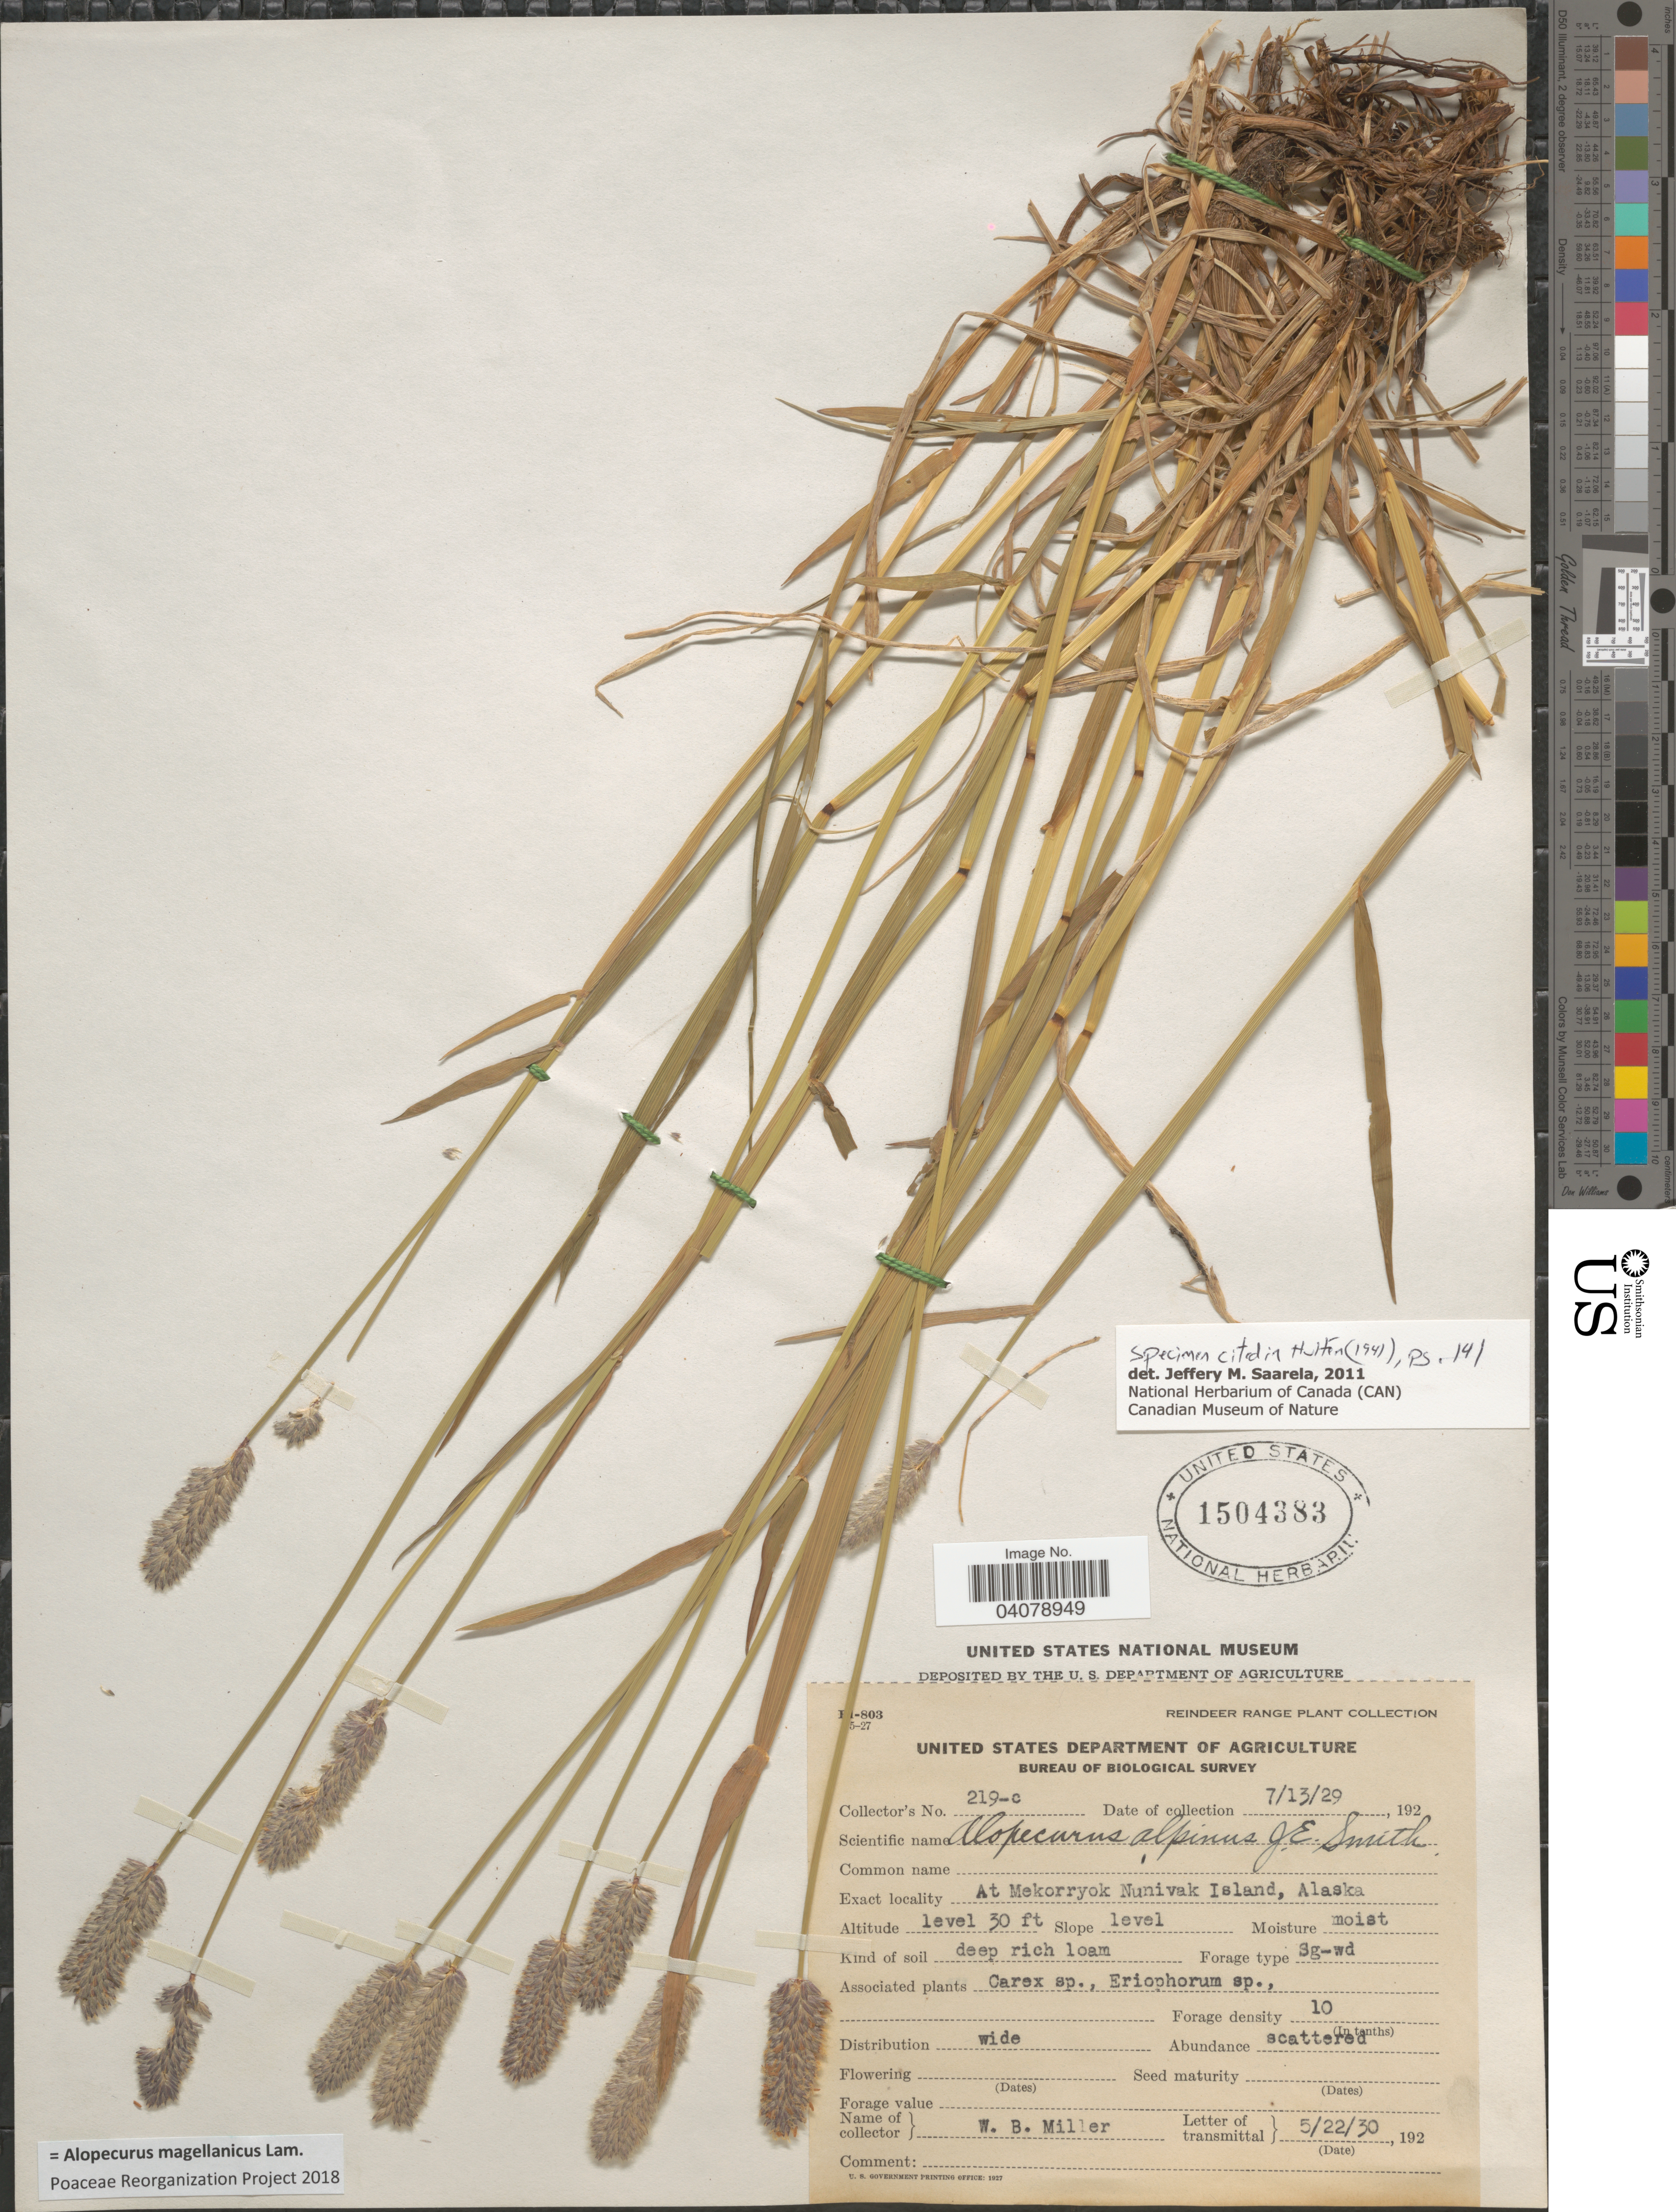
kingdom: Plantae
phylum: Tracheophyta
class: Liliopsida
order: Poales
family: Poaceae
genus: Alopecurus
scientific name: Alopecurus magellanicus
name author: Lam.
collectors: W. Miller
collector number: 219-c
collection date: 1929-07-13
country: United States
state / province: Alaska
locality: At Mekorryok Nunivak Island.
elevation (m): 9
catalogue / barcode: US 1504383